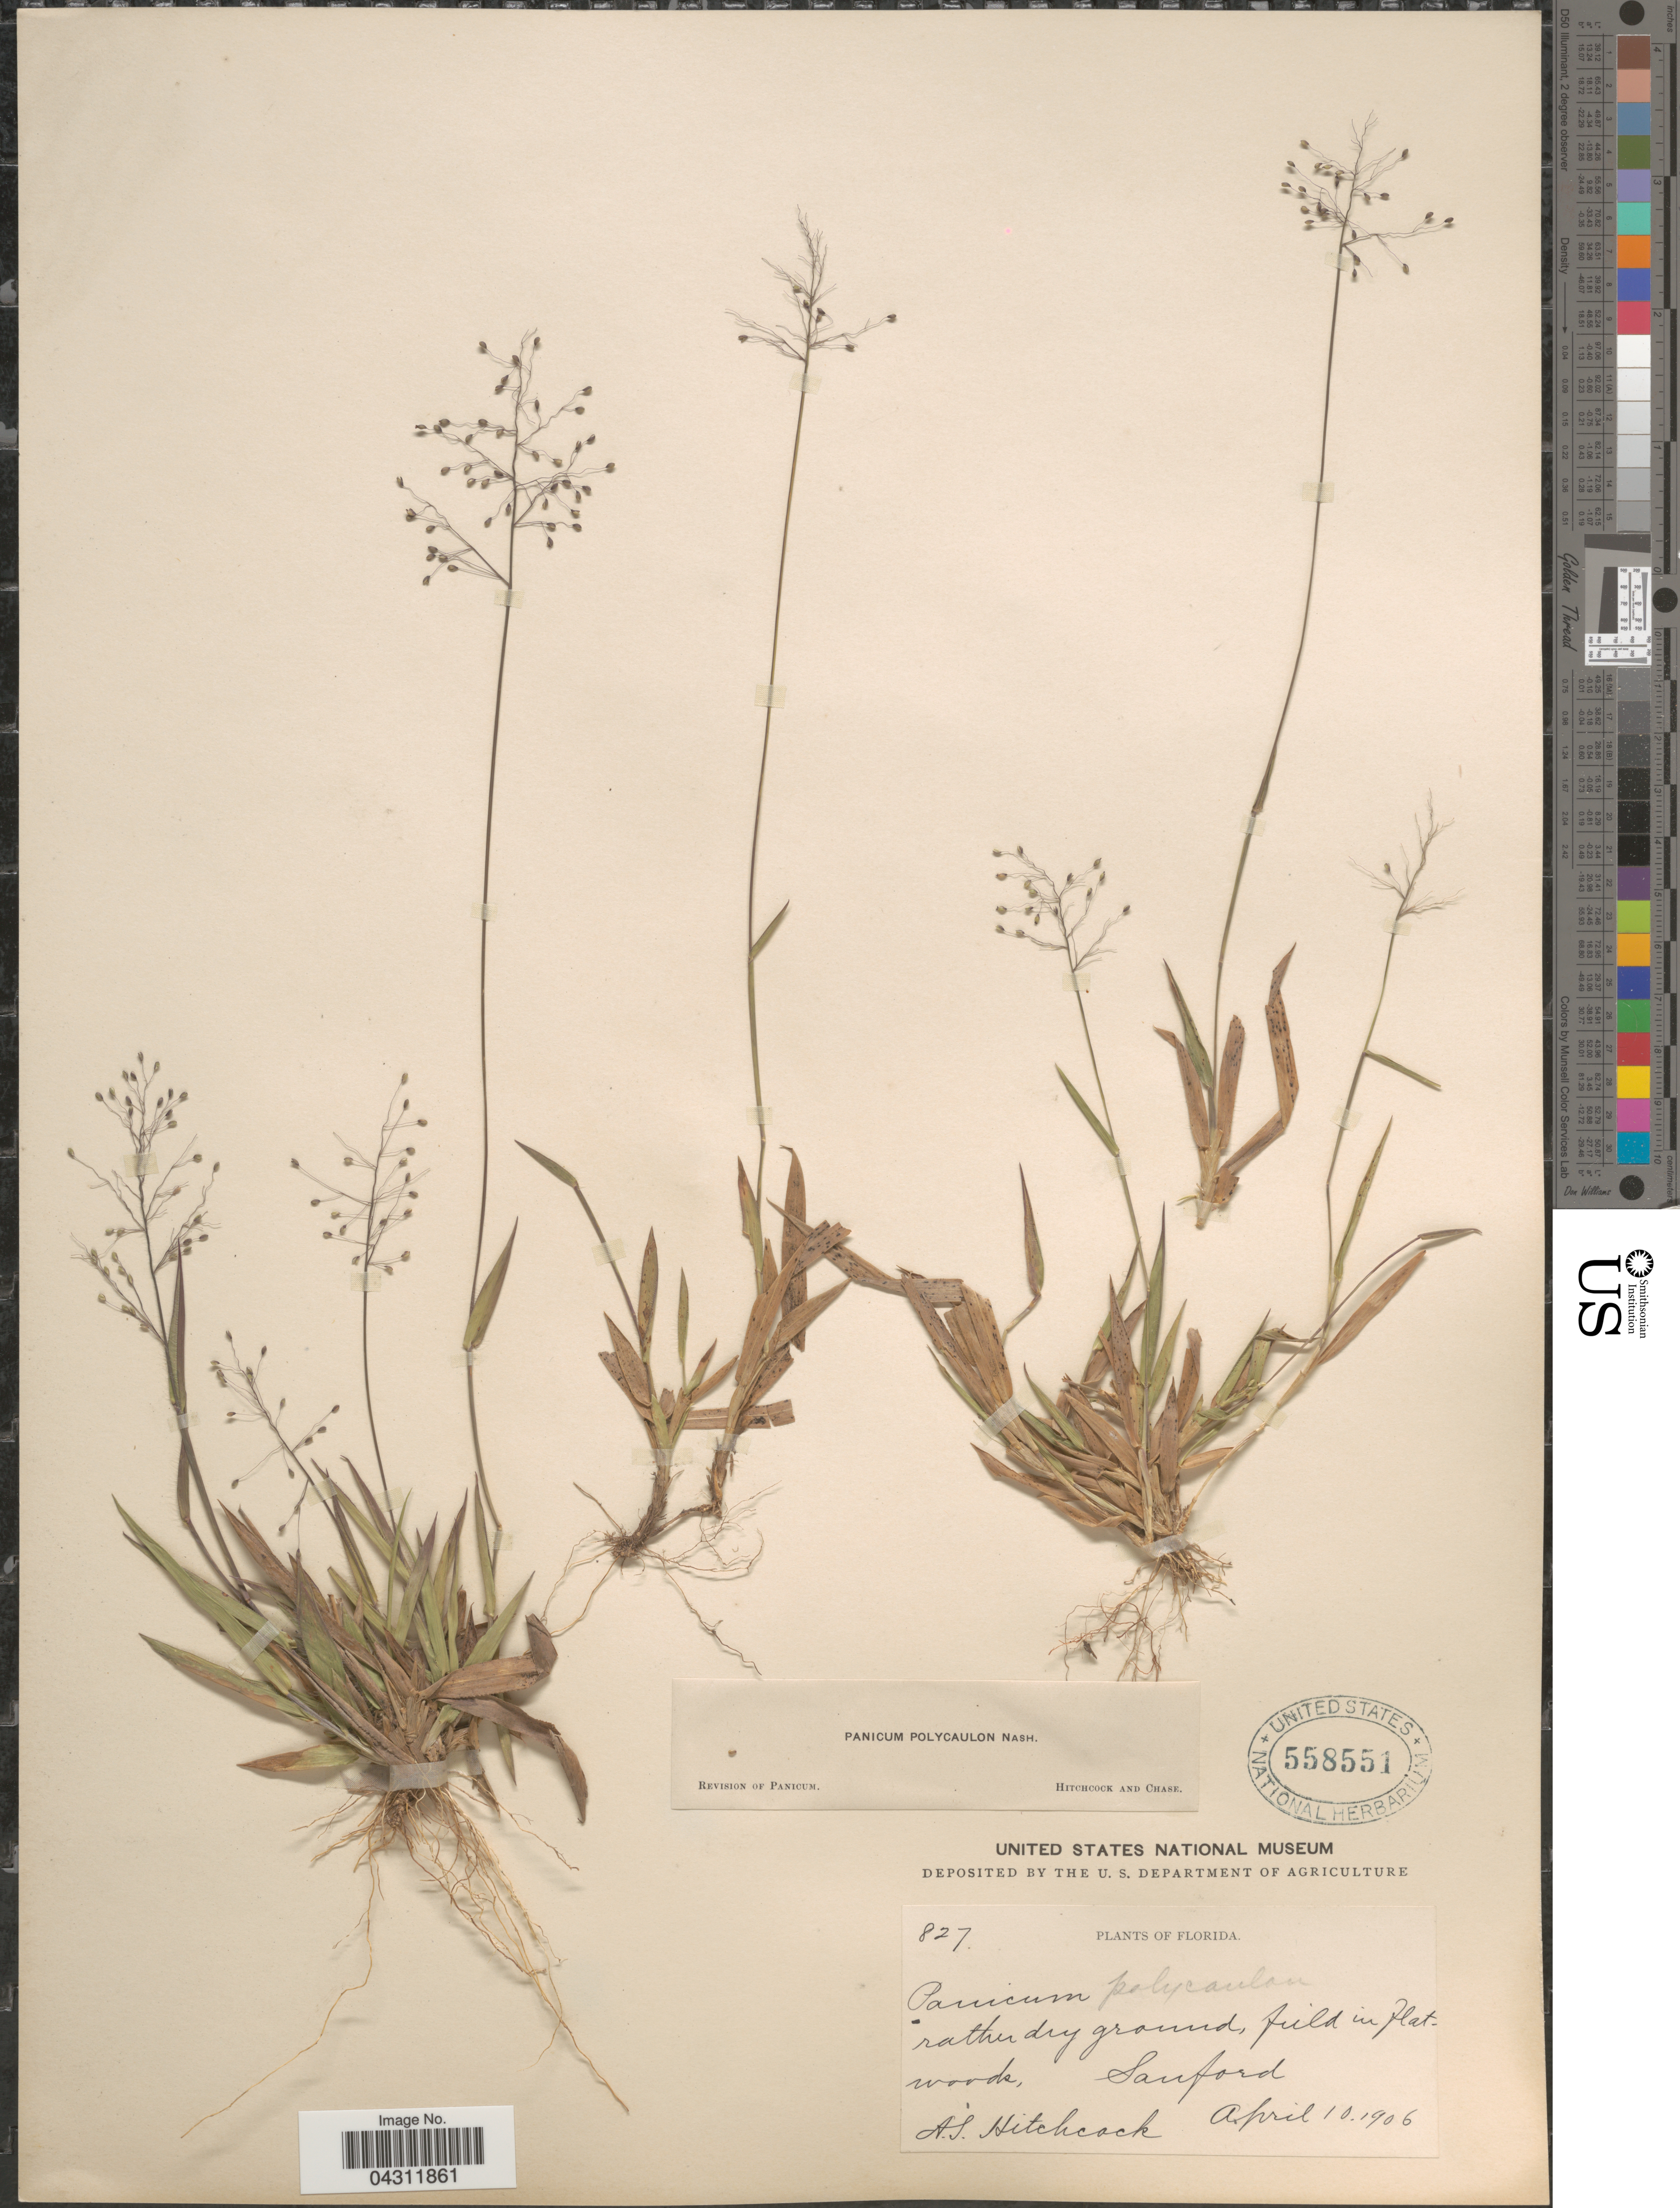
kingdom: Plantae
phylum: Tracheophyta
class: Liliopsida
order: Poales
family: Poaceae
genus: Dichanthelium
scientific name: Dichanthelium strigosum var. glabrescens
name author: (Griseb.) Freckmann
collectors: A. S. Hitchcock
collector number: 827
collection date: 1906-04-10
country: United States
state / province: Florida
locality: Sanford.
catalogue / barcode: US 558551